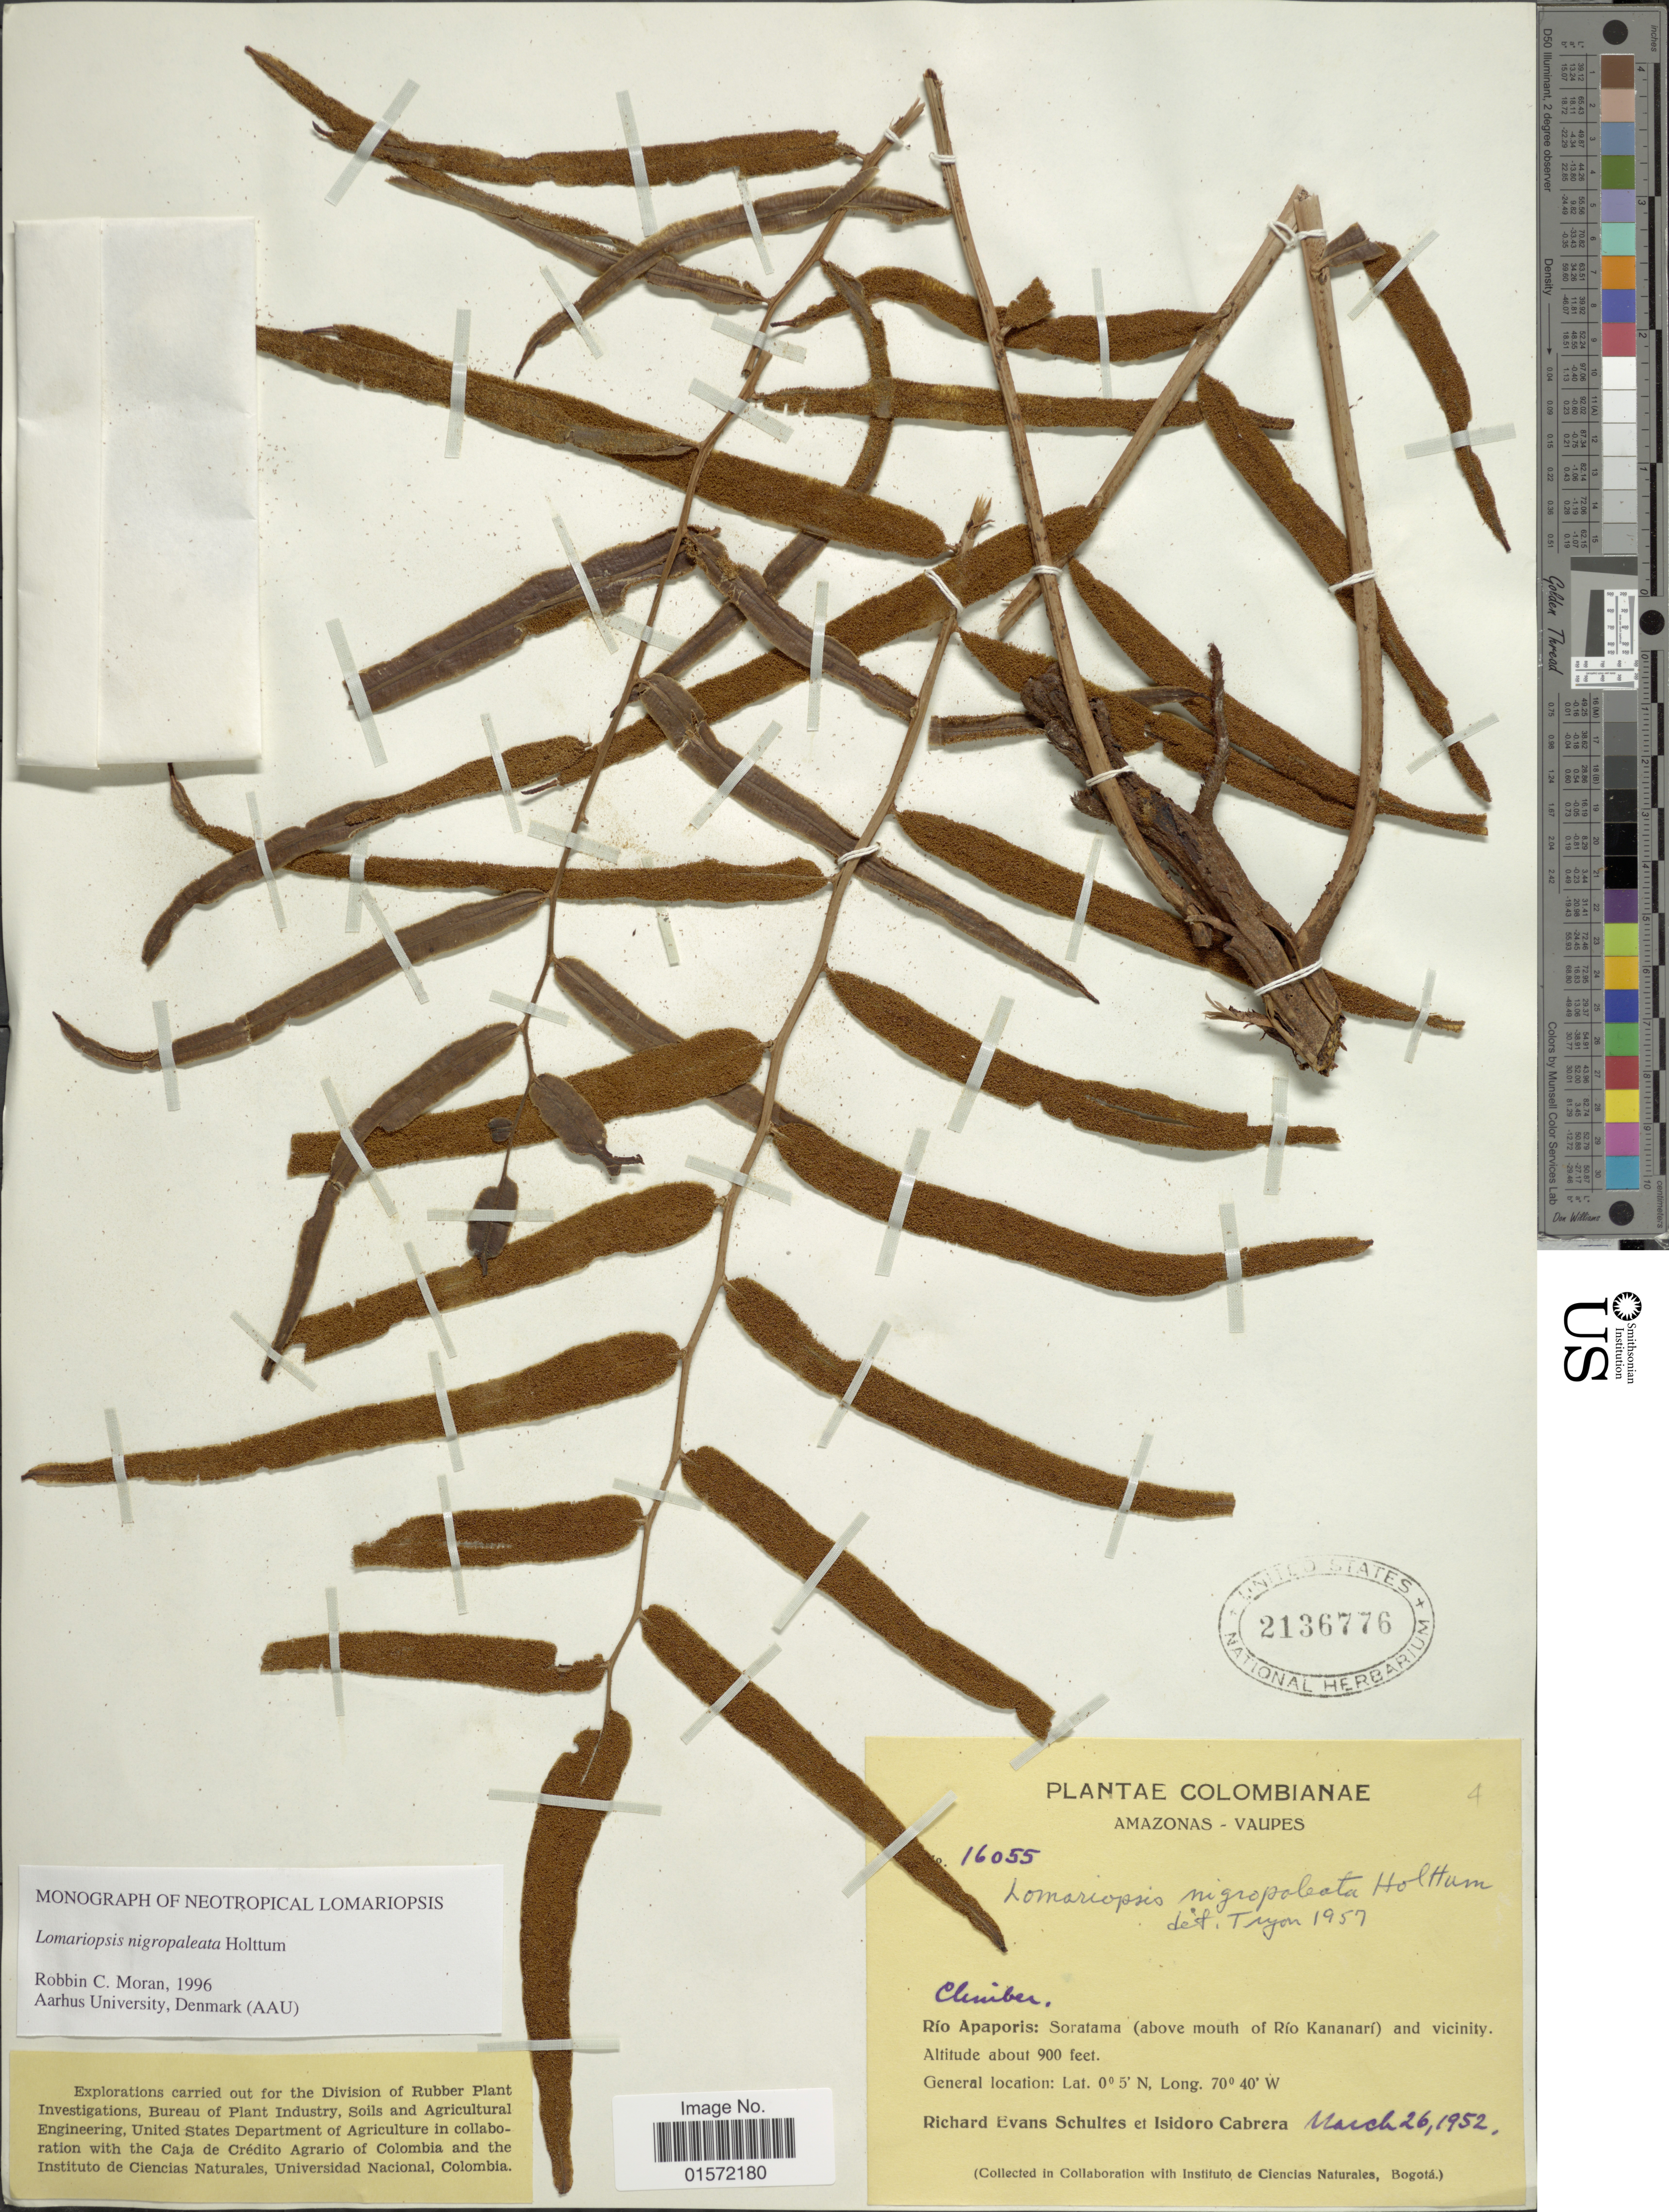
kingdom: Plantae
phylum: Tracheophyta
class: Polypodiopsida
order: Polypodiales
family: Lomariopsidaceae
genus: Lomariopsis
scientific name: Lomariopsis nigropaleata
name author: Holttum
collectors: R. E. Schultes & I. Cabrera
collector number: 16055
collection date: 1952-03-26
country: Colombia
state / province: Vaupés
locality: Amazonas - Vaupes, Río Apaporis: Soratama (above mouth of Río Kananarí) and vicinity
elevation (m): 274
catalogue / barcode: US 2136776